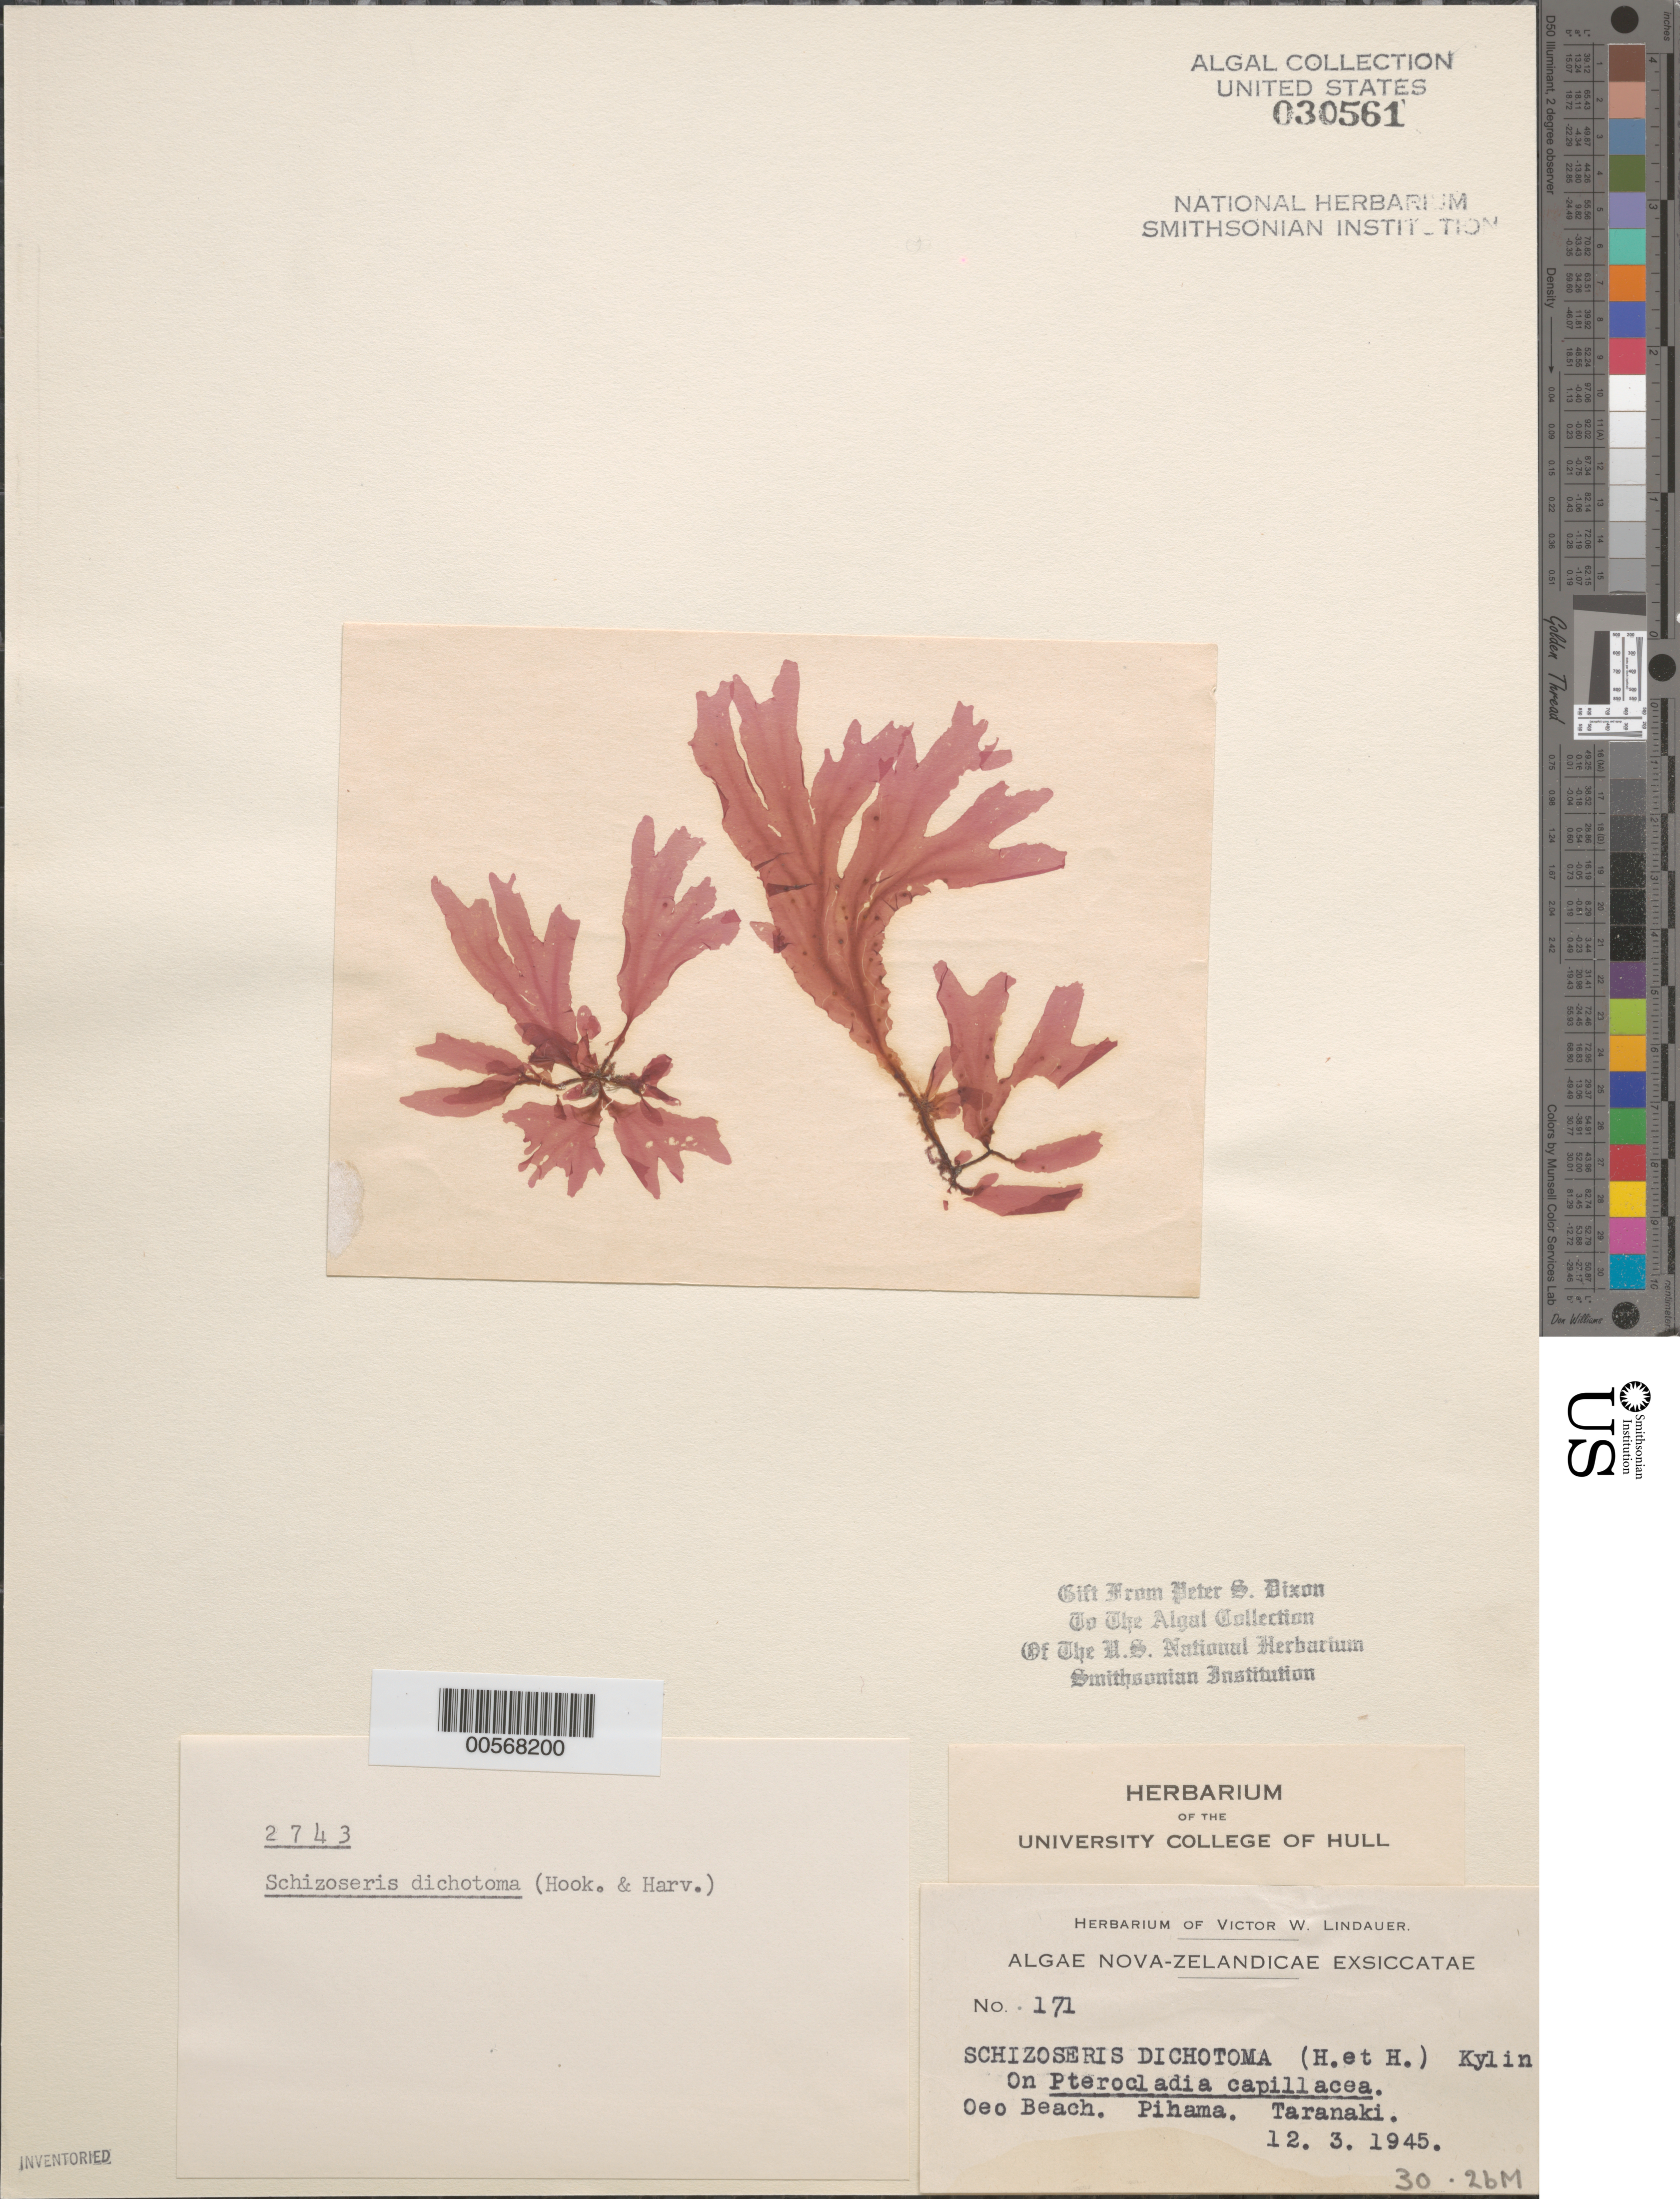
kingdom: Plantae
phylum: Rhodophyta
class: Florideophyceae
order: Ceramiales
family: Delesseriaceae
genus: Schizoseris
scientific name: Schizoseris dichotoma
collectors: V. Lindauer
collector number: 171 & PSD 2743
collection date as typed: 12 Mar 1945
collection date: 1945-03-12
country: New Zealand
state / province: Taranaki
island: North Island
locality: Pihama, Oeo Beach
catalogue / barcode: US 30561